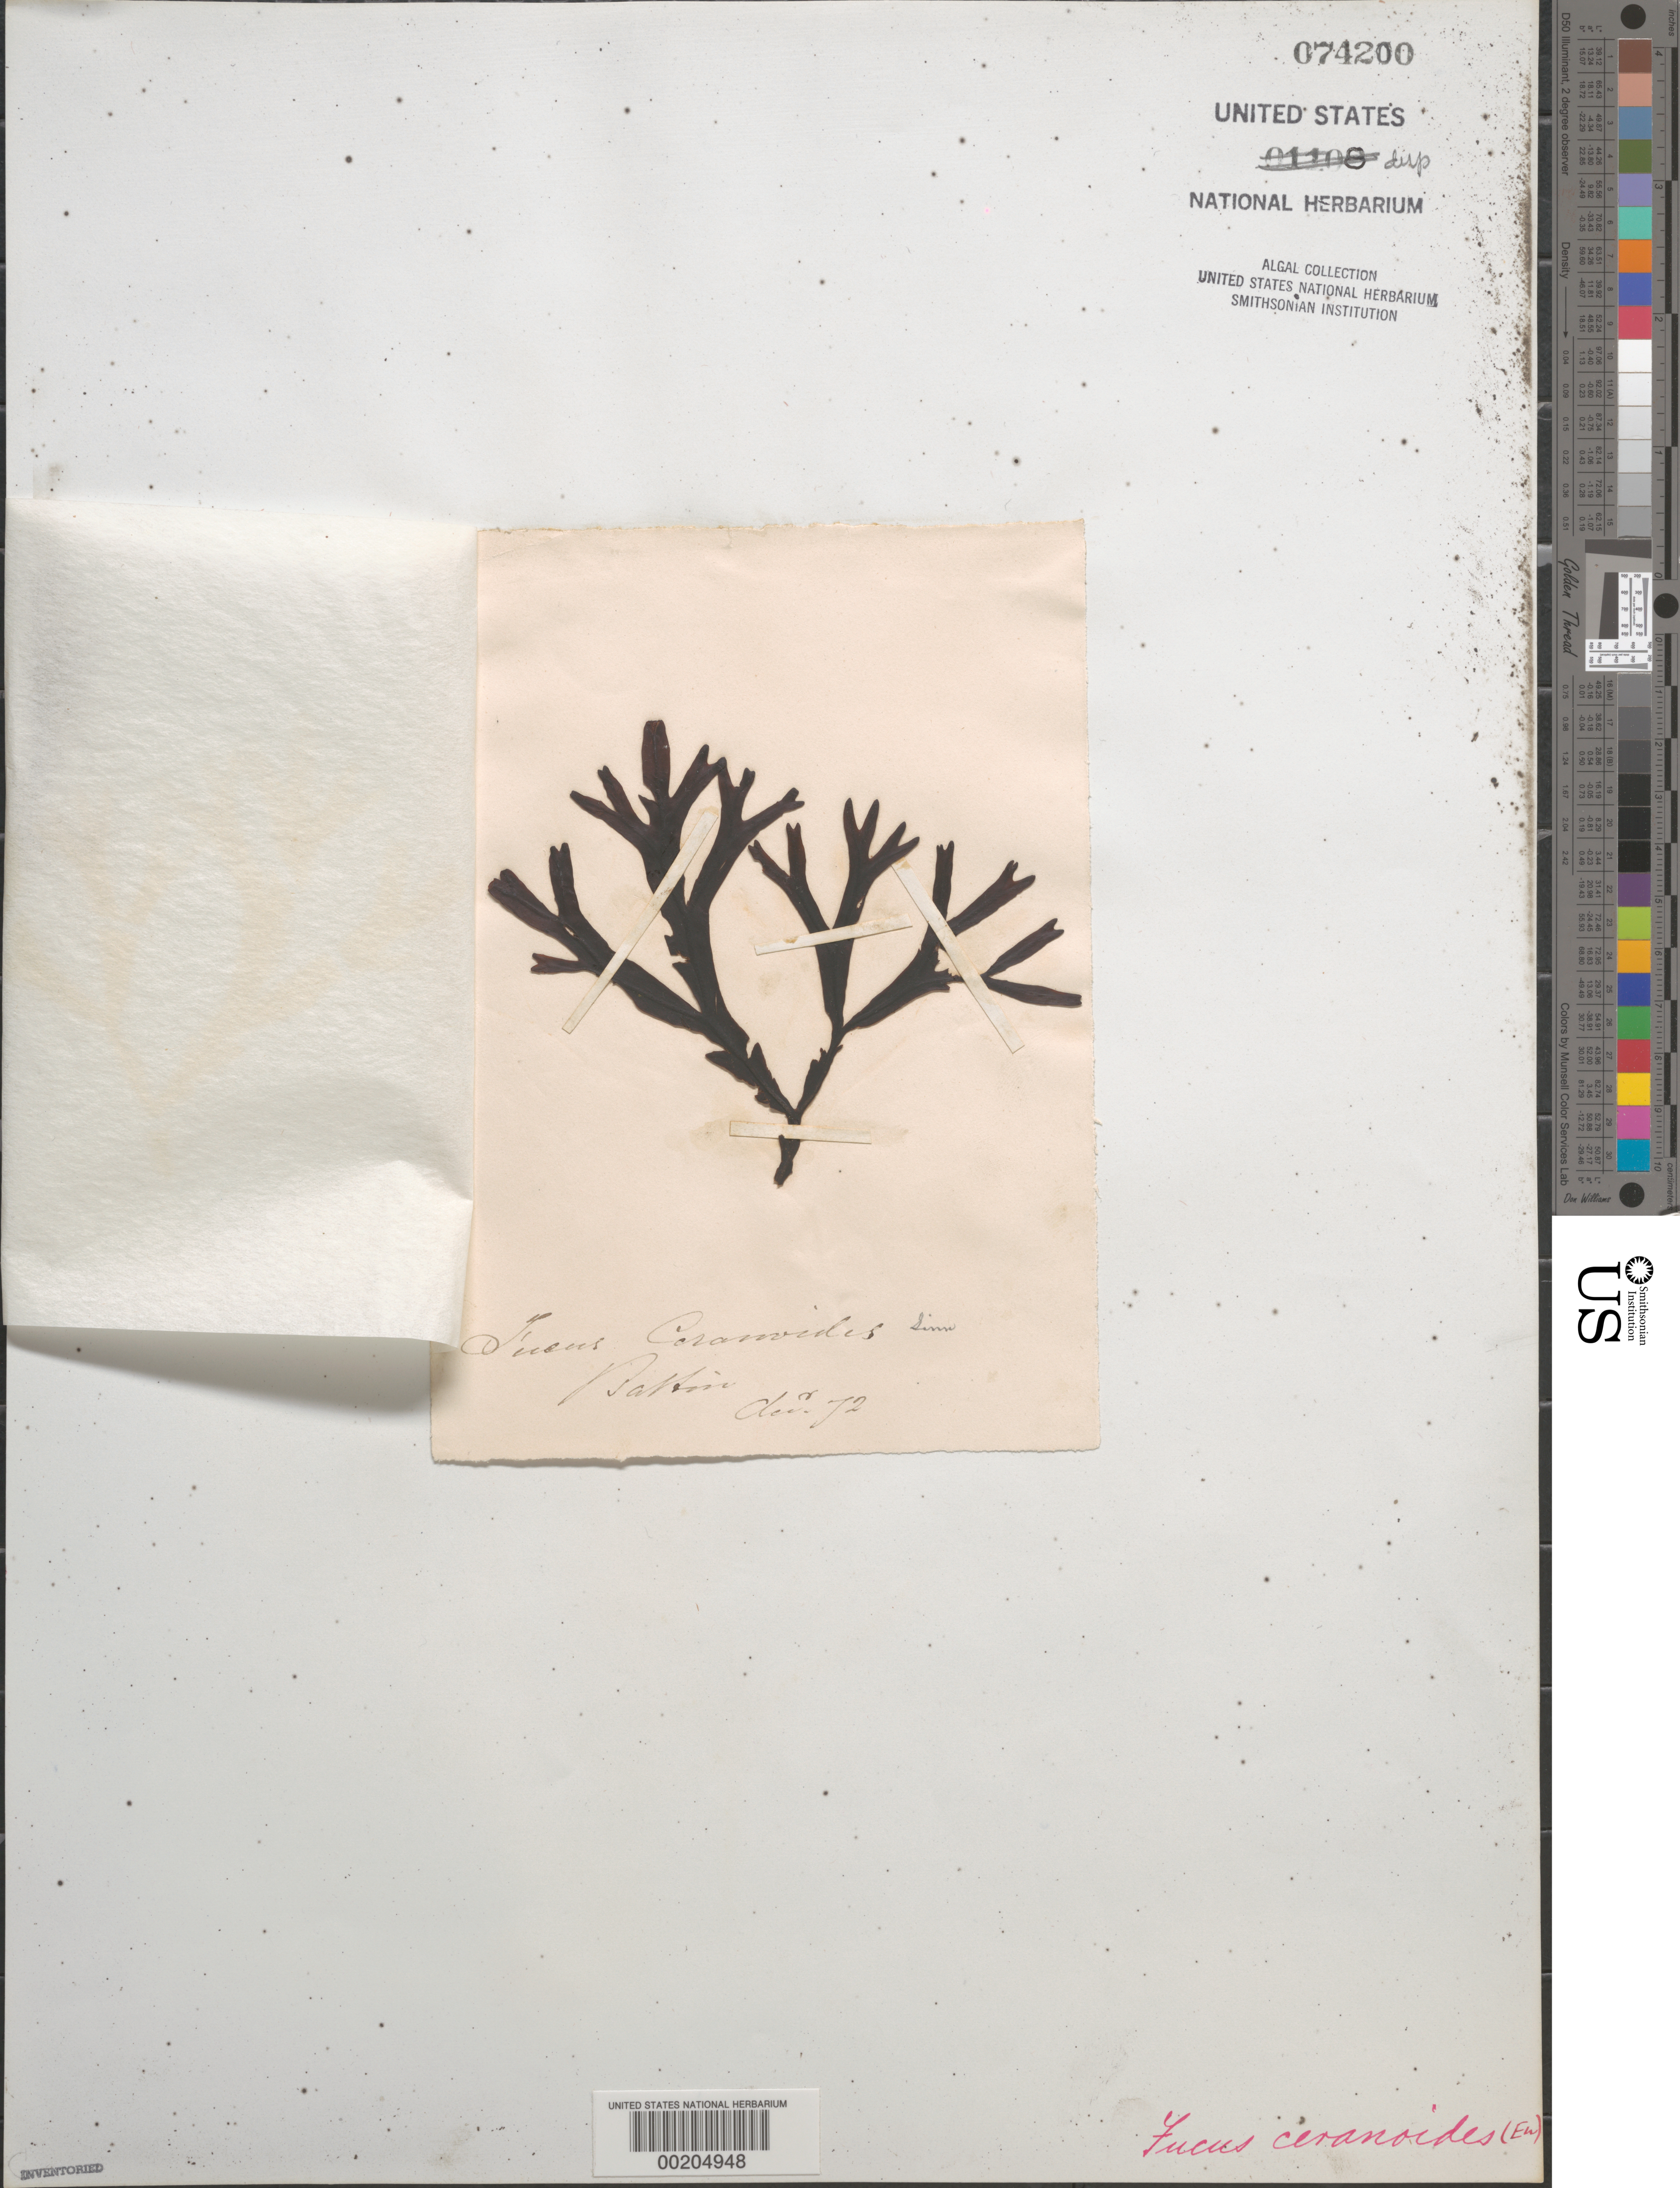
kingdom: Chromista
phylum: Ochrophyta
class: Phaeophyceae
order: Fucales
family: Fucaceae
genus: Fucus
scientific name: Fucus ceranoides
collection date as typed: Dec 1872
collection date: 1872-12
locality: Baltic Sea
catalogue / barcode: US 74200